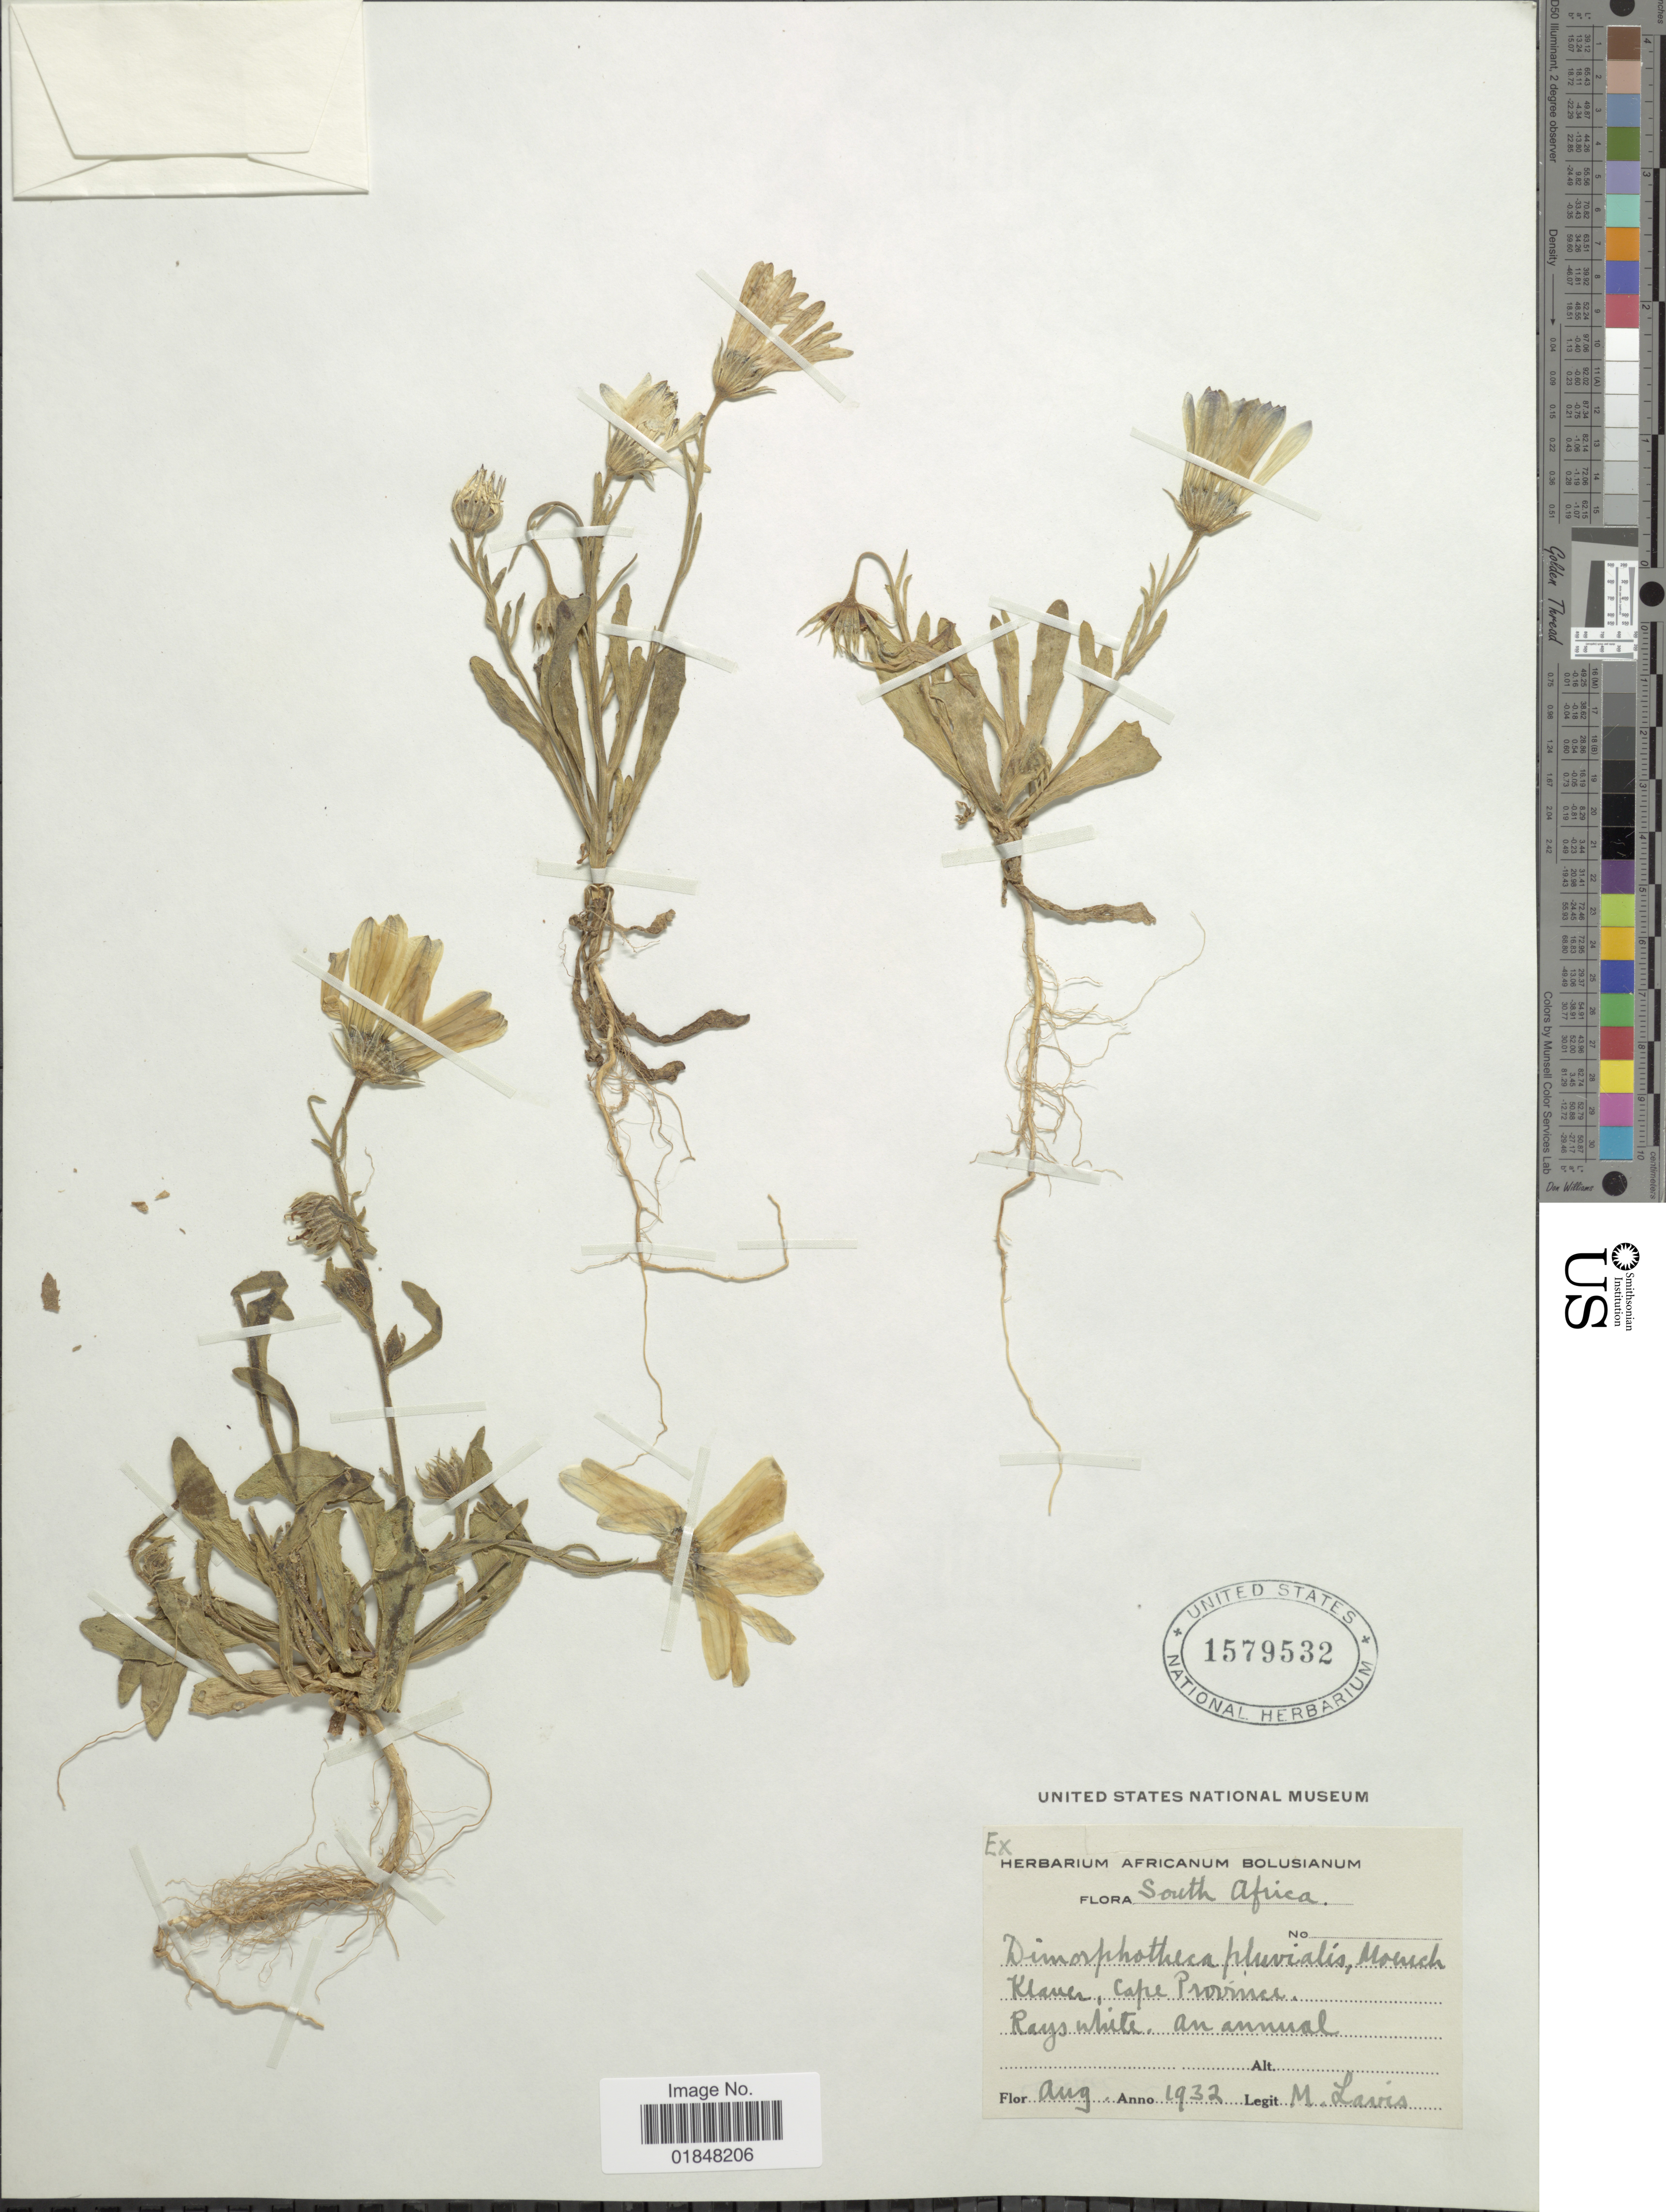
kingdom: Plantae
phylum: Tracheophyta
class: Magnoliopsida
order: Asterales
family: Asteraceae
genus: Dimorphotheca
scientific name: Dimorphotheca pluvialis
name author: (L.) Moench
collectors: M. Lavis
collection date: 1932-08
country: South Africa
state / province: Western Cape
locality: Klaver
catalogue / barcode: US 1579532